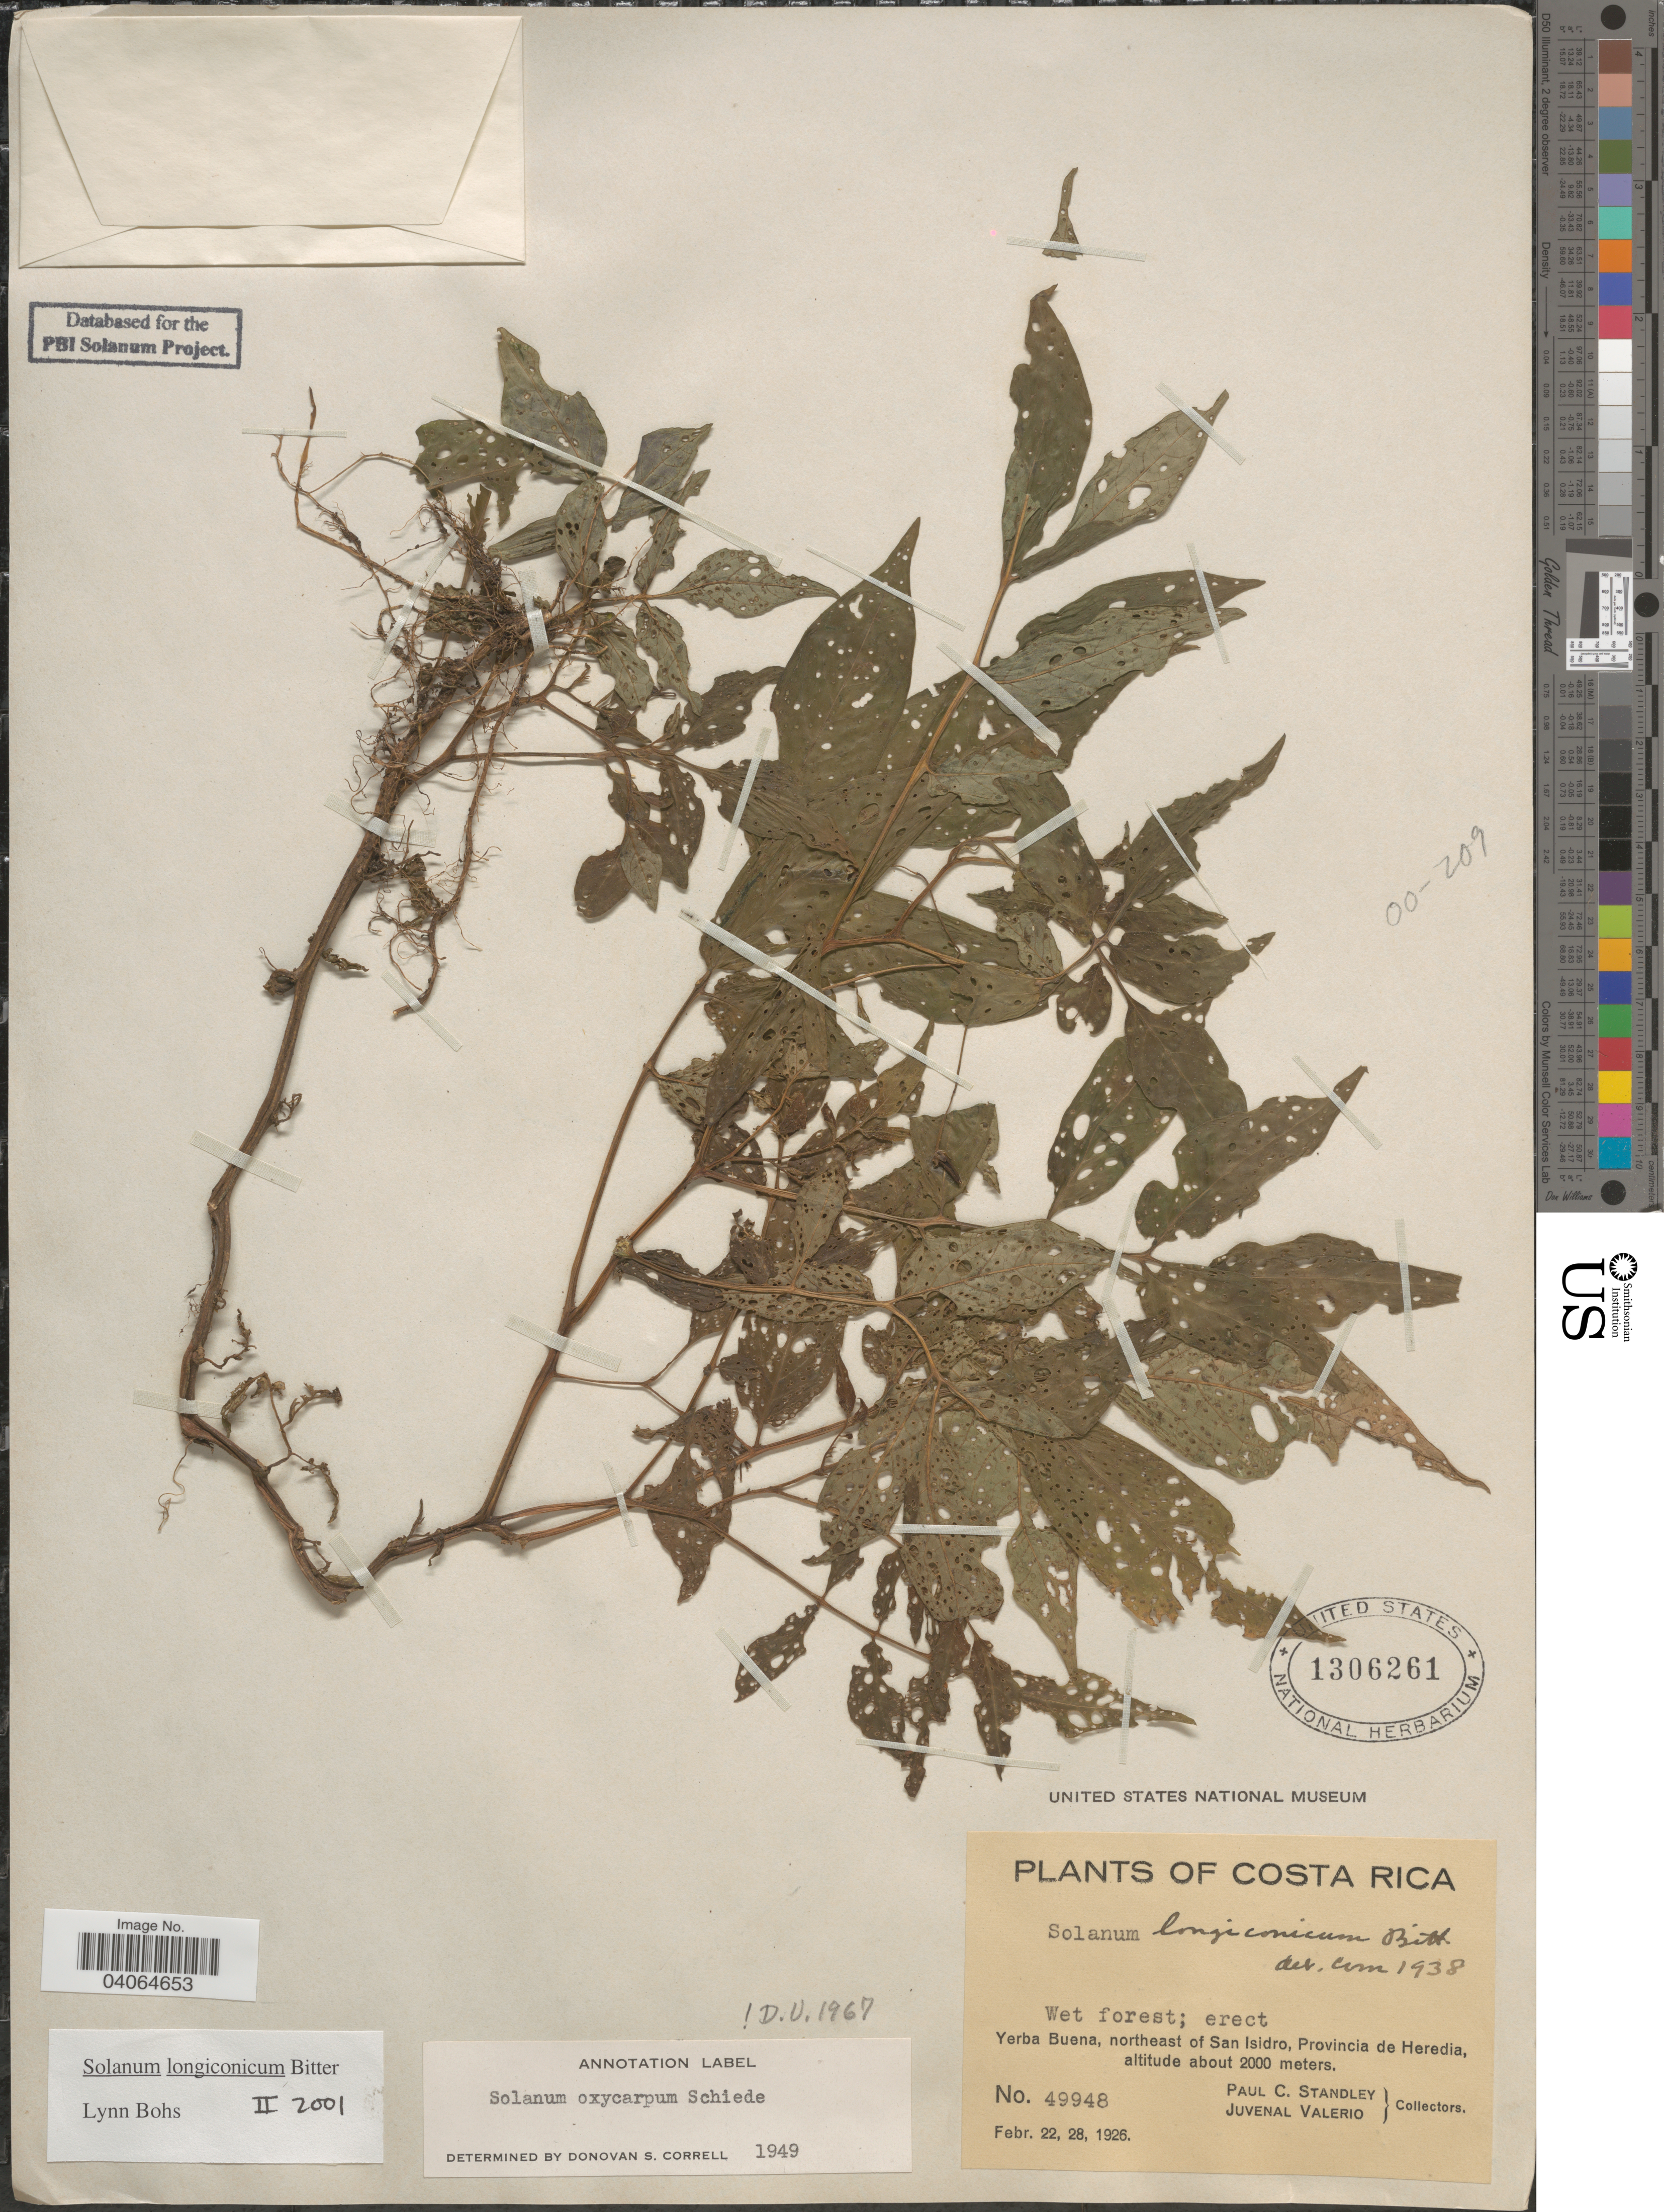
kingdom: Plantae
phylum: Tracheophyta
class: Magnoliopsida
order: Solanales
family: Solanaceae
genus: Solanum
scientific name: Solanum longiconicum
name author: Bitter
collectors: P. C. Standley & J. Valerio R.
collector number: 49948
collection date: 1926-02-22/1926-02-28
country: Costa Rica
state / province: Heredia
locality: Yerba Buena, northeast of San Isidro.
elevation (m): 2000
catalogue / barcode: US 1306261